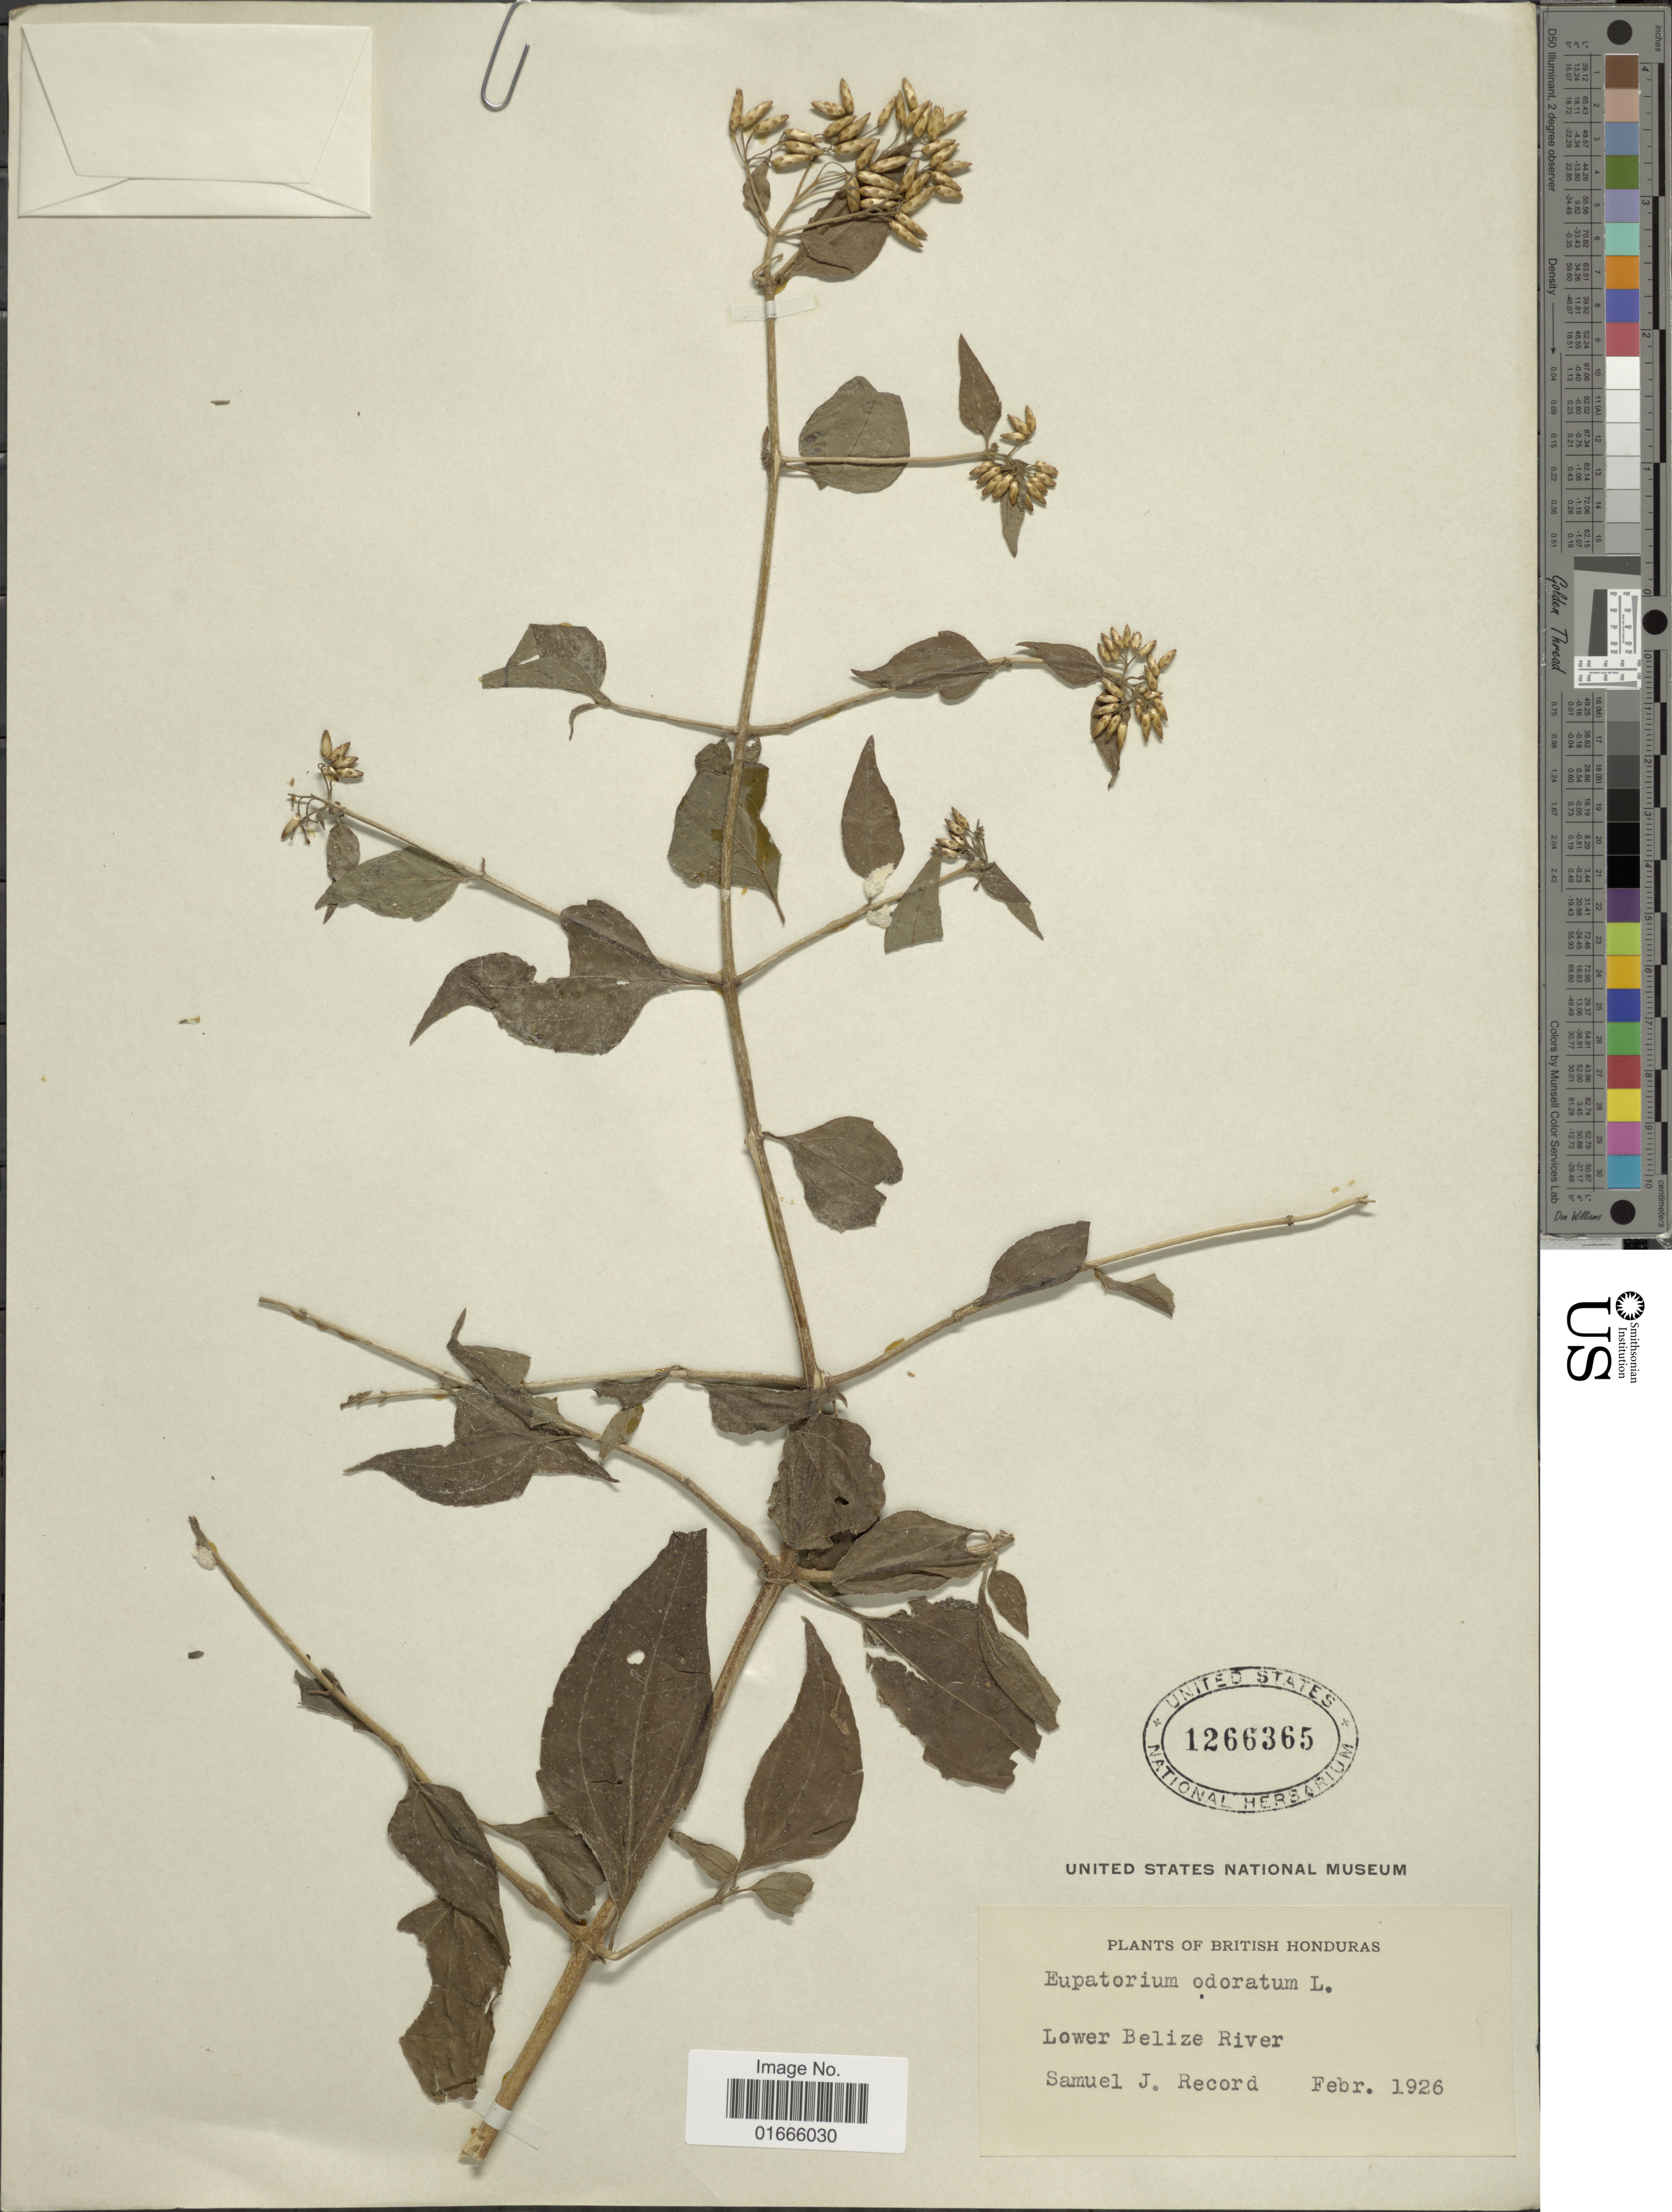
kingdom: Plantae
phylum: Tracheophyta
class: Magnoliopsida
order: Asterales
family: Asteraceae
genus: Chromolaena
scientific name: Chromolaena odorata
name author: (L.) R.M. King & H. Rob.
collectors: S. J. Record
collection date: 1926-02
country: Belize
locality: British Honduras, Lower Belize River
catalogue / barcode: US 1266365